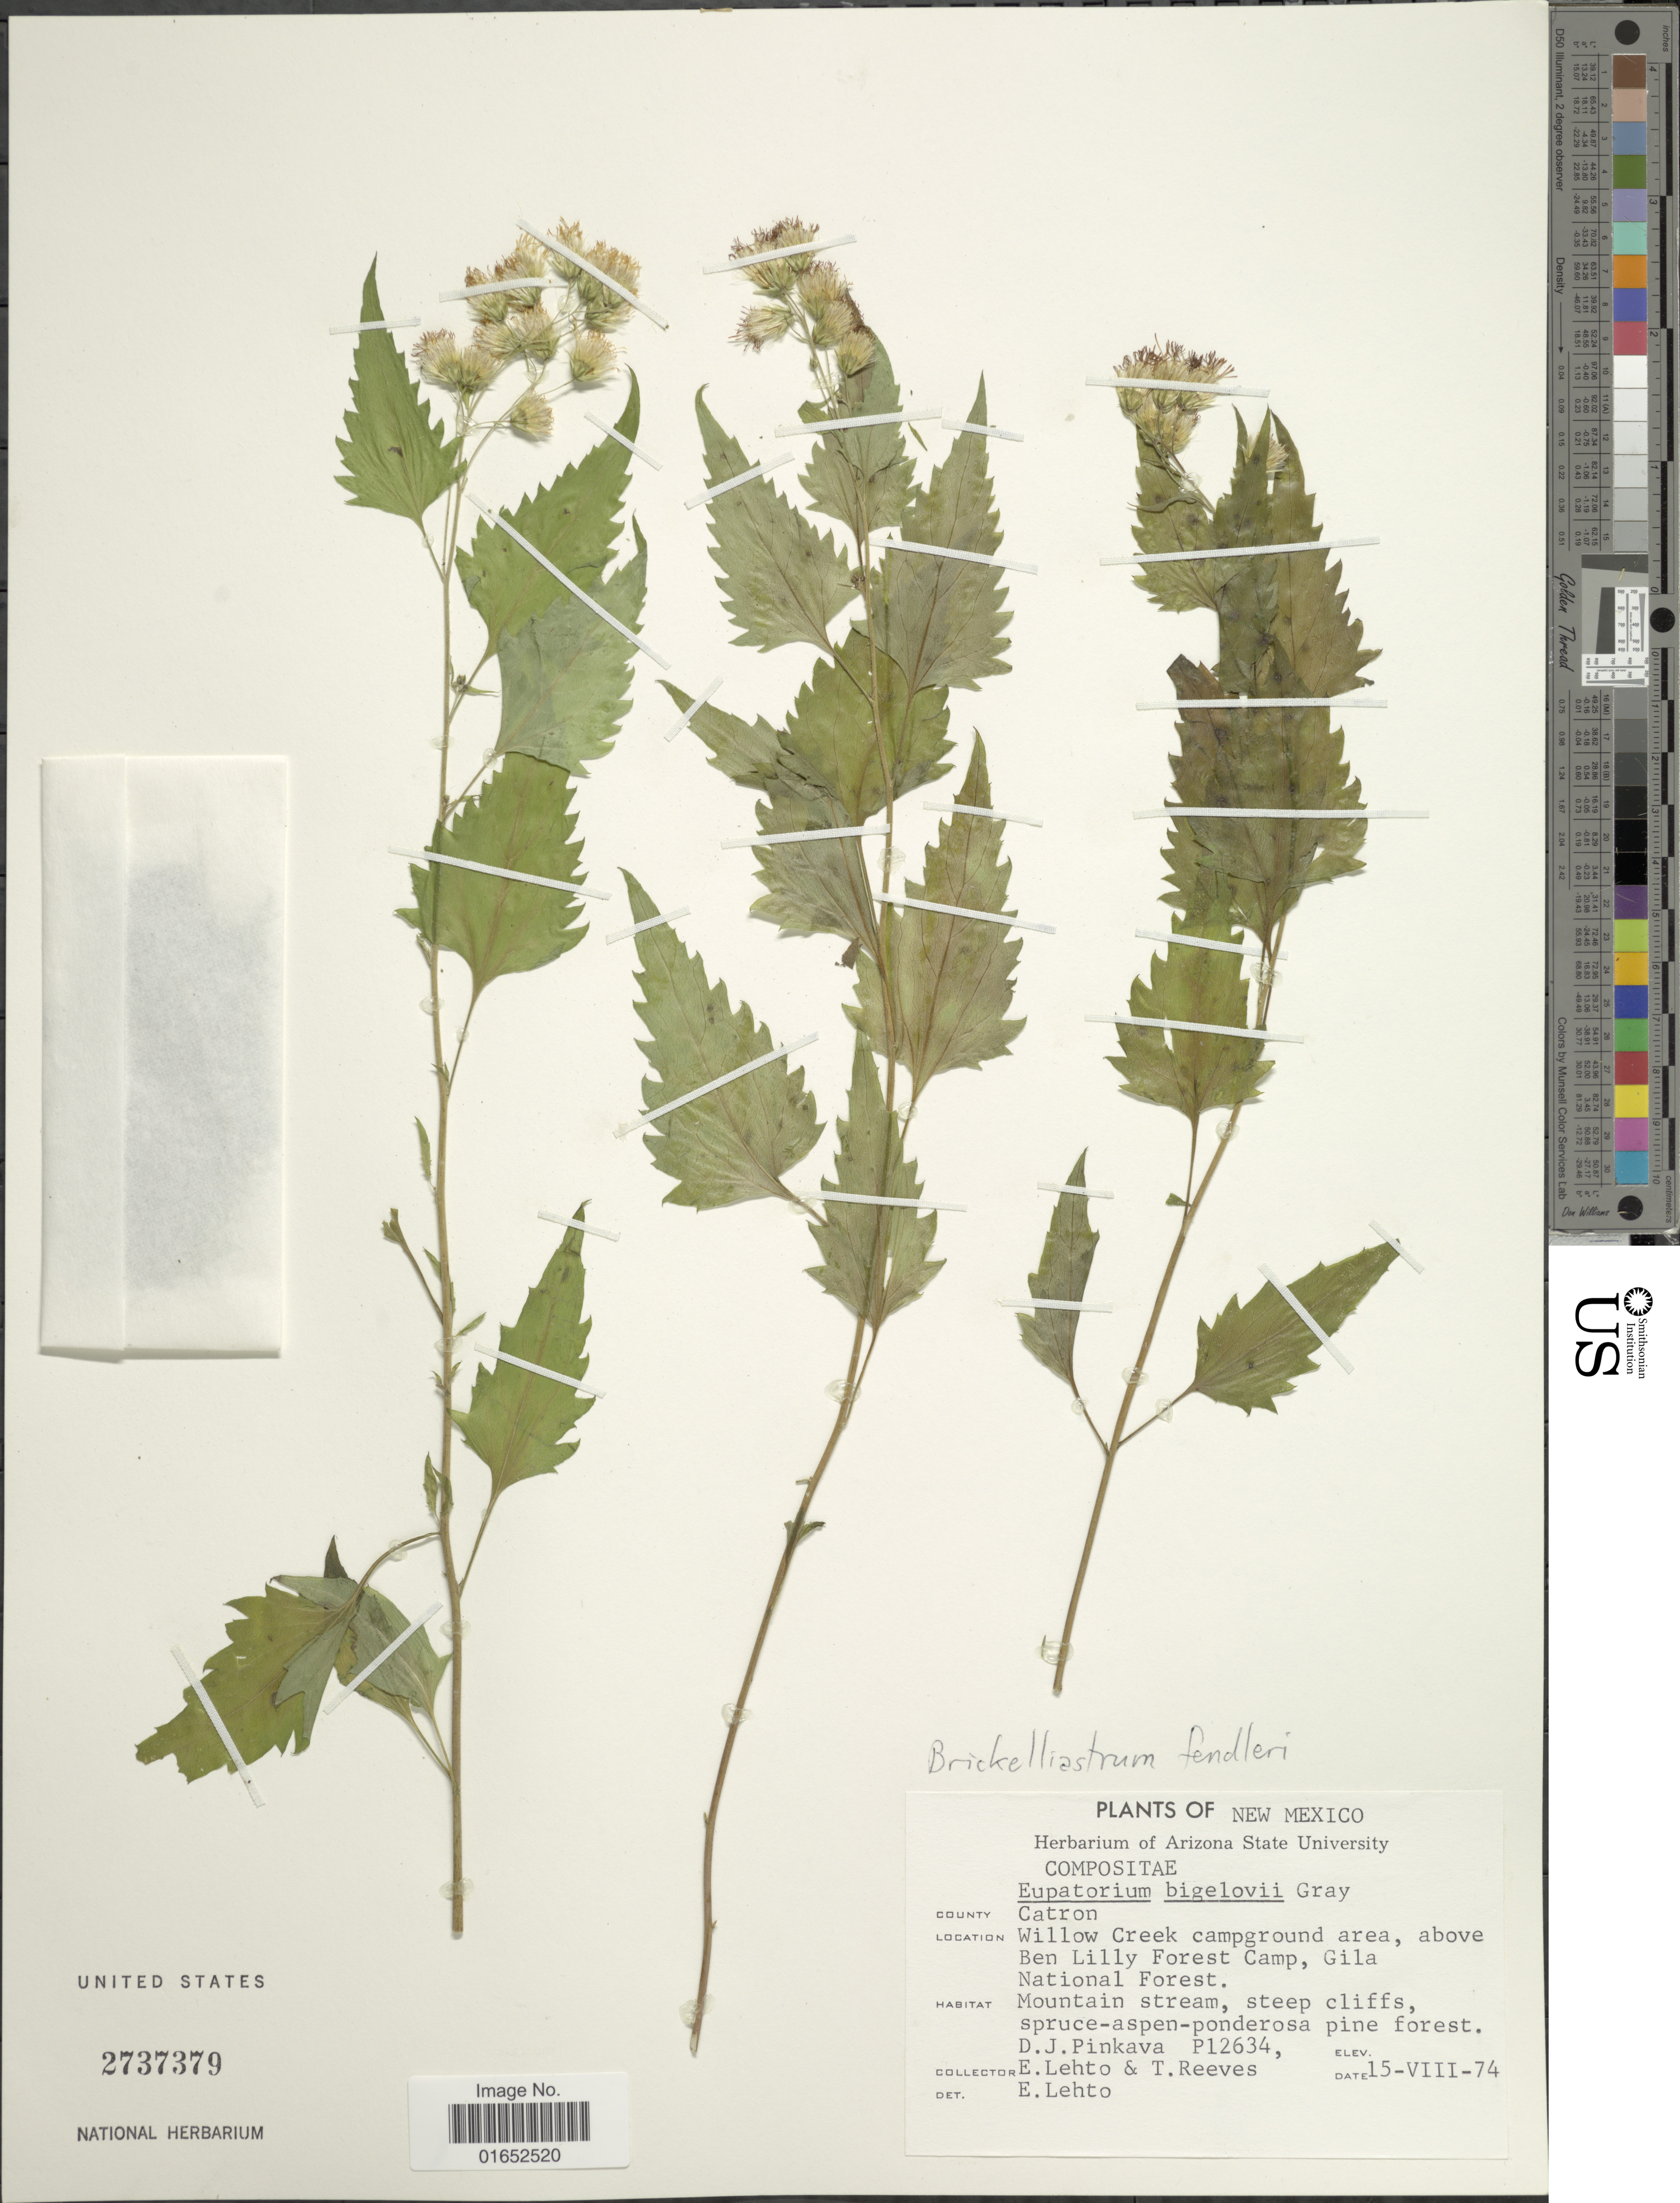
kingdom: Plantae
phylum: Tracheophyta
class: Magnoliopsida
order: Asterales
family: Asteraceae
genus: Brickelliastrum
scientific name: Brickelliastrum fendleri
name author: (A. Gray) R.M. King & H. Rob.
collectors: -. Pinkava, E. Lehto & T. Reeves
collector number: P12635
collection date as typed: Transcribed d/m/y: 15/8/74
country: United States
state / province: New Mexico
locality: County Catron, Willow Creek campground area, above Ben Lilly Forest Camp, Gila National Forest, Mountain stream, steep cliffs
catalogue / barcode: US 2737379